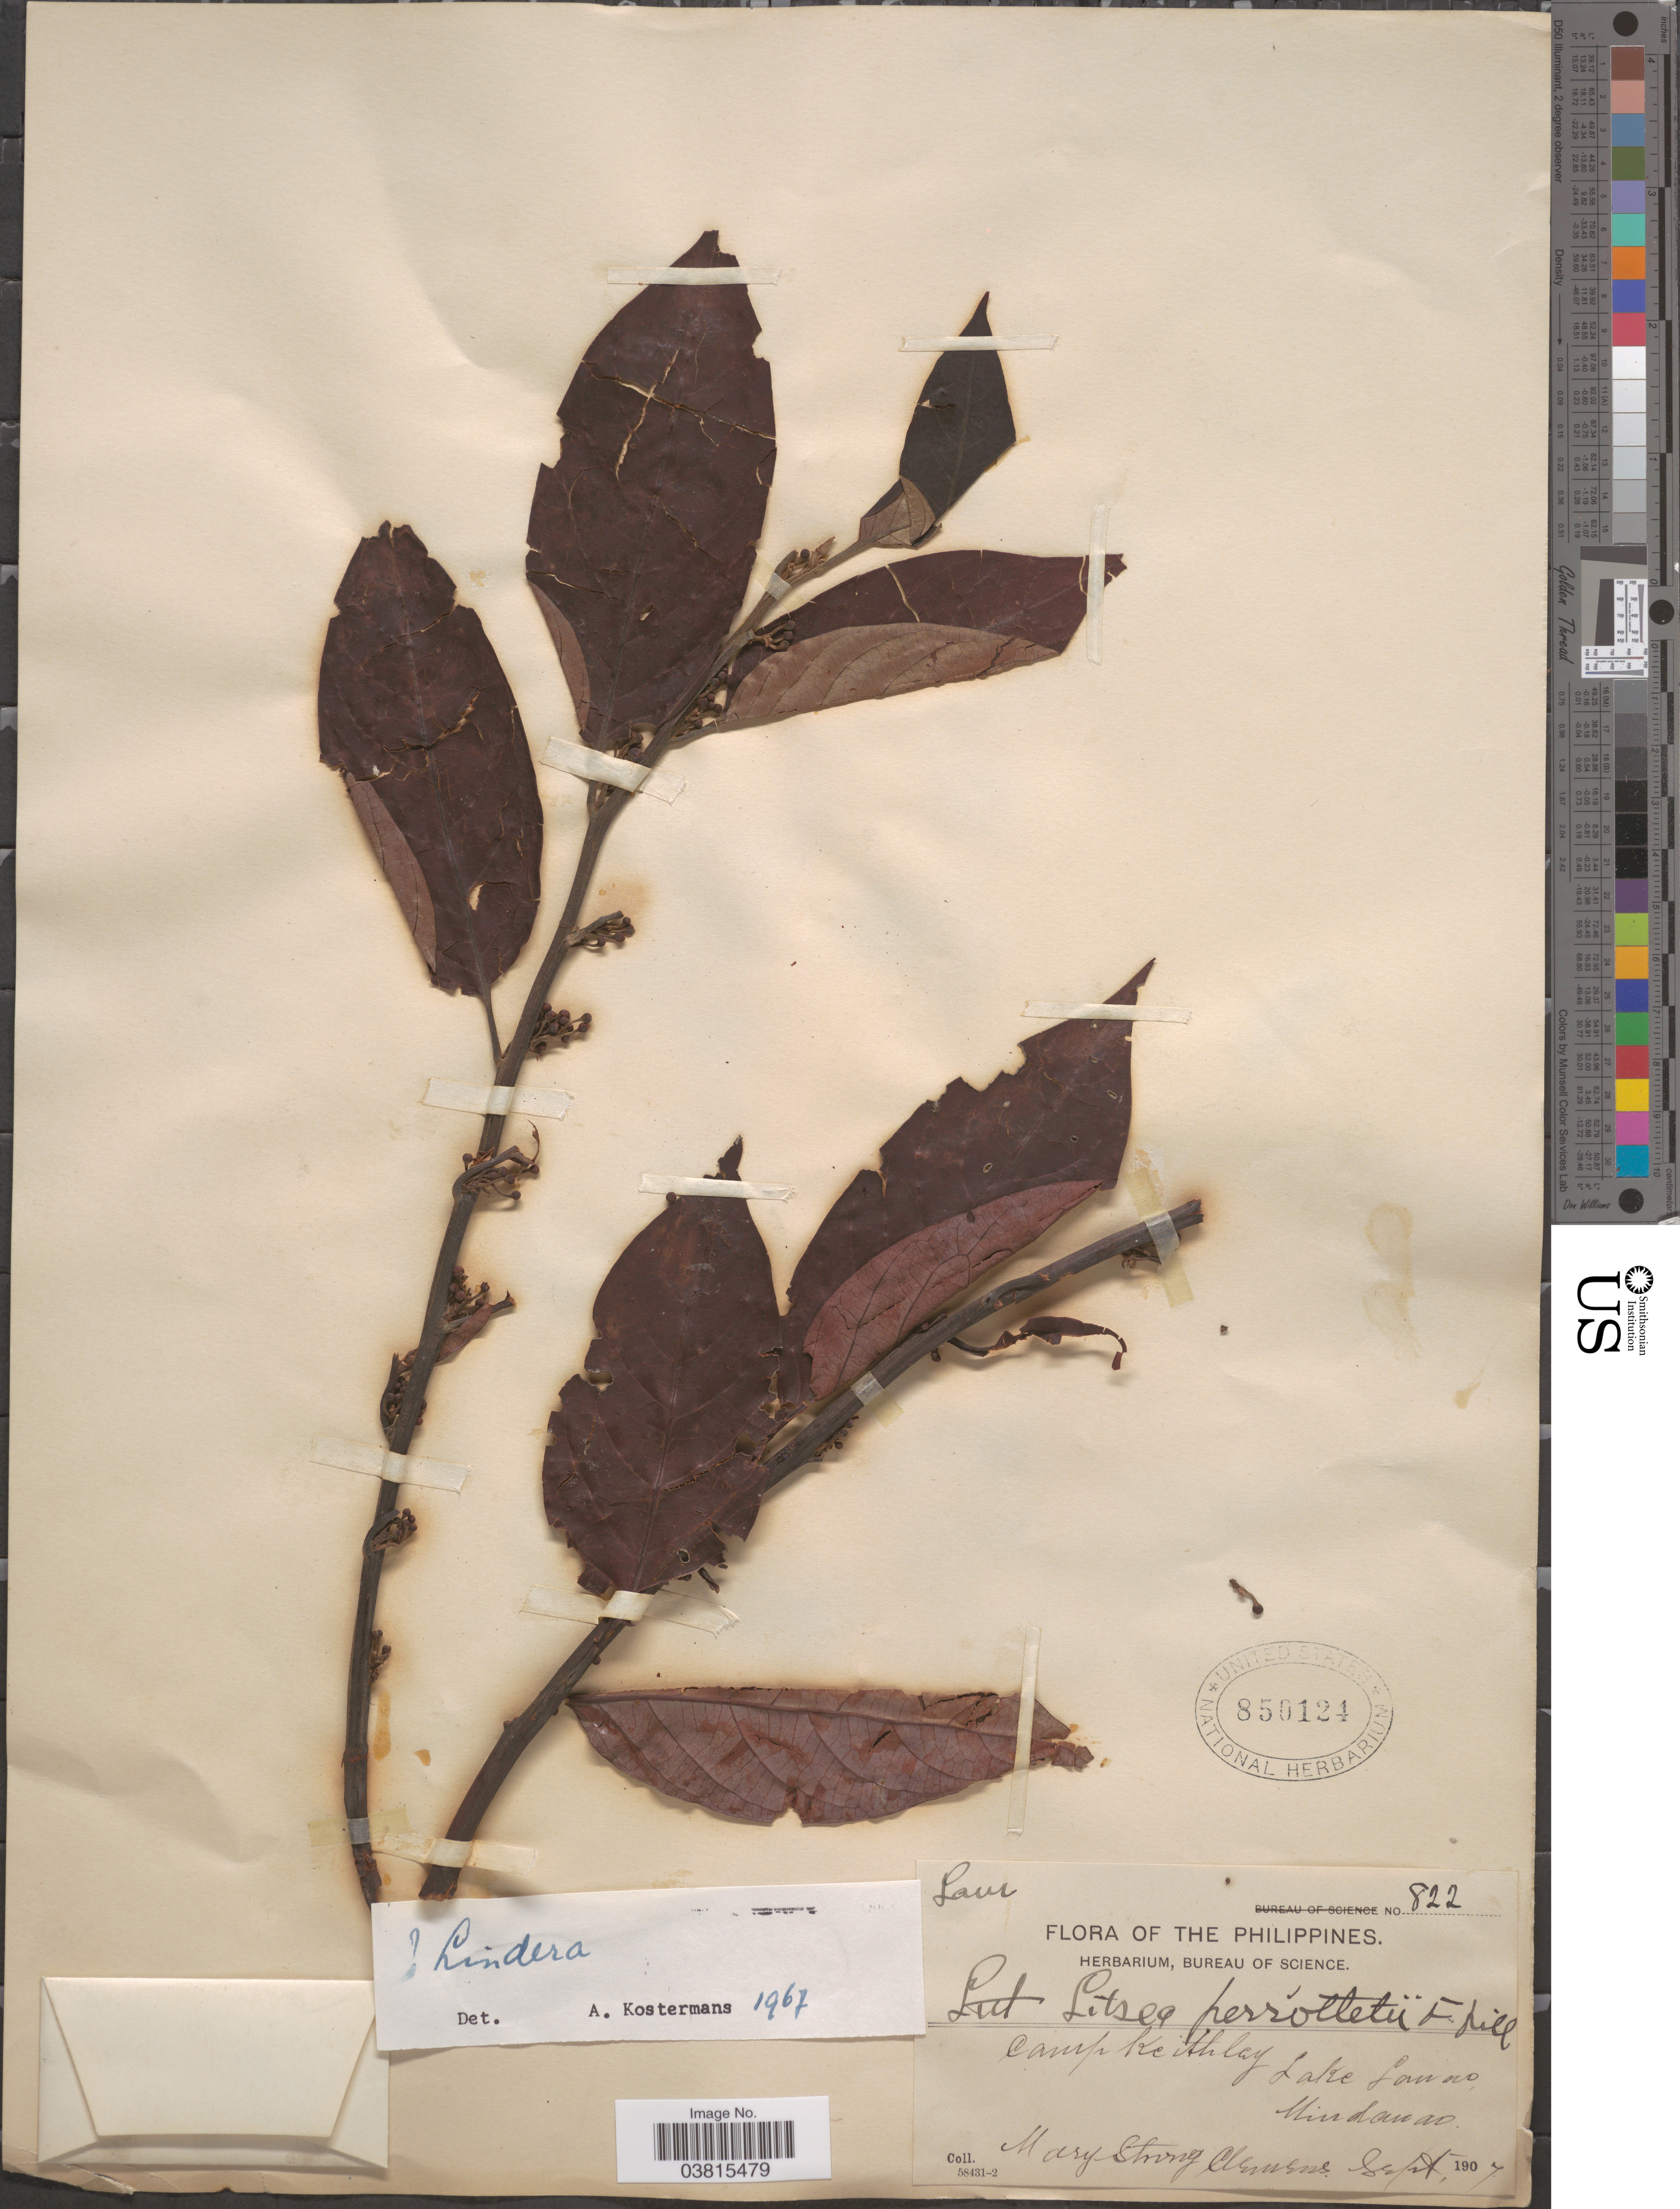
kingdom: Plantae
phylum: Tracheophyta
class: Magnoliopsida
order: Laurales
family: Lauraceae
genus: Lindera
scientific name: Lindera sp.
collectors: M. S. Clemens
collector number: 822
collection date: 1907-09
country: Philippines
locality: Camp Keithley. Lake Lanao, Mindanao.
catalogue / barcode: US 850124